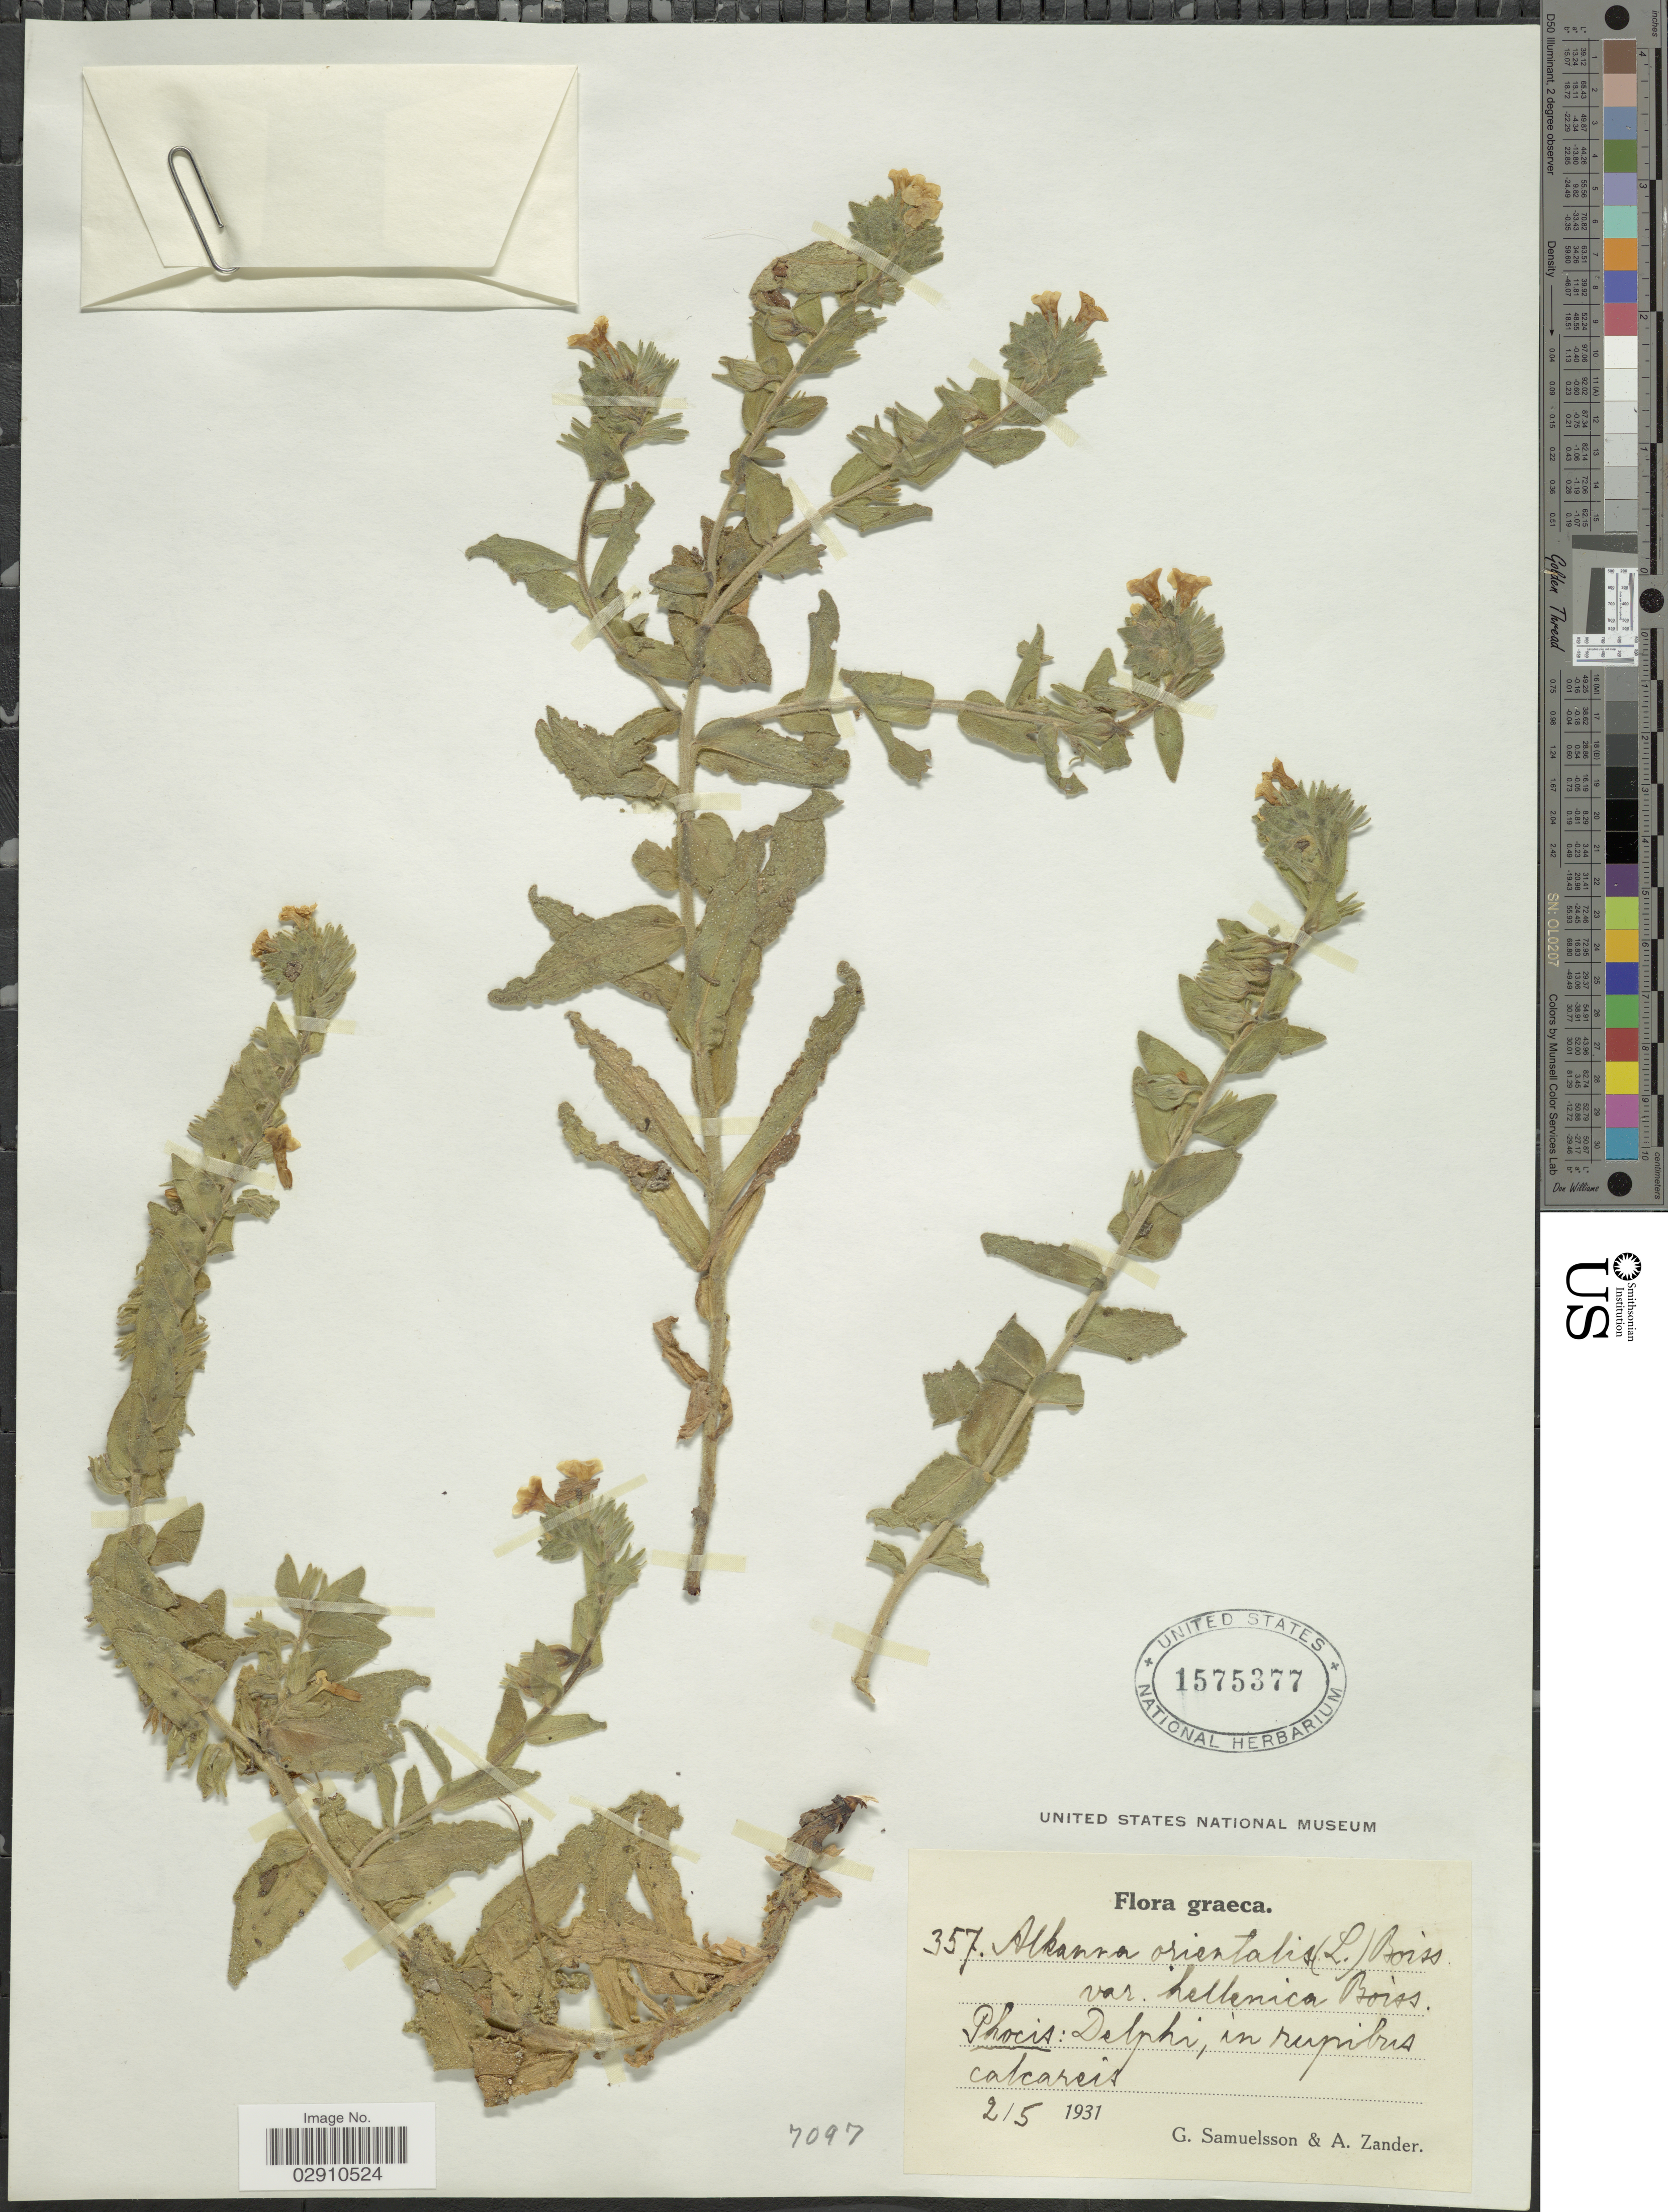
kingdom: Plantae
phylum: Tracheophyta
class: Magnoliopsida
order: Boraginales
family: Boraginaceae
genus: Alkanna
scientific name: Alkanna orientalis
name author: (L.) Boiss.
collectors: G. Samuelsson & A. Zander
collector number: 357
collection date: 1931-05-02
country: Greece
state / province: Thessaly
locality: Phocis: Delphi, in rupibus calcareis.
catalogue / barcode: US 1575377